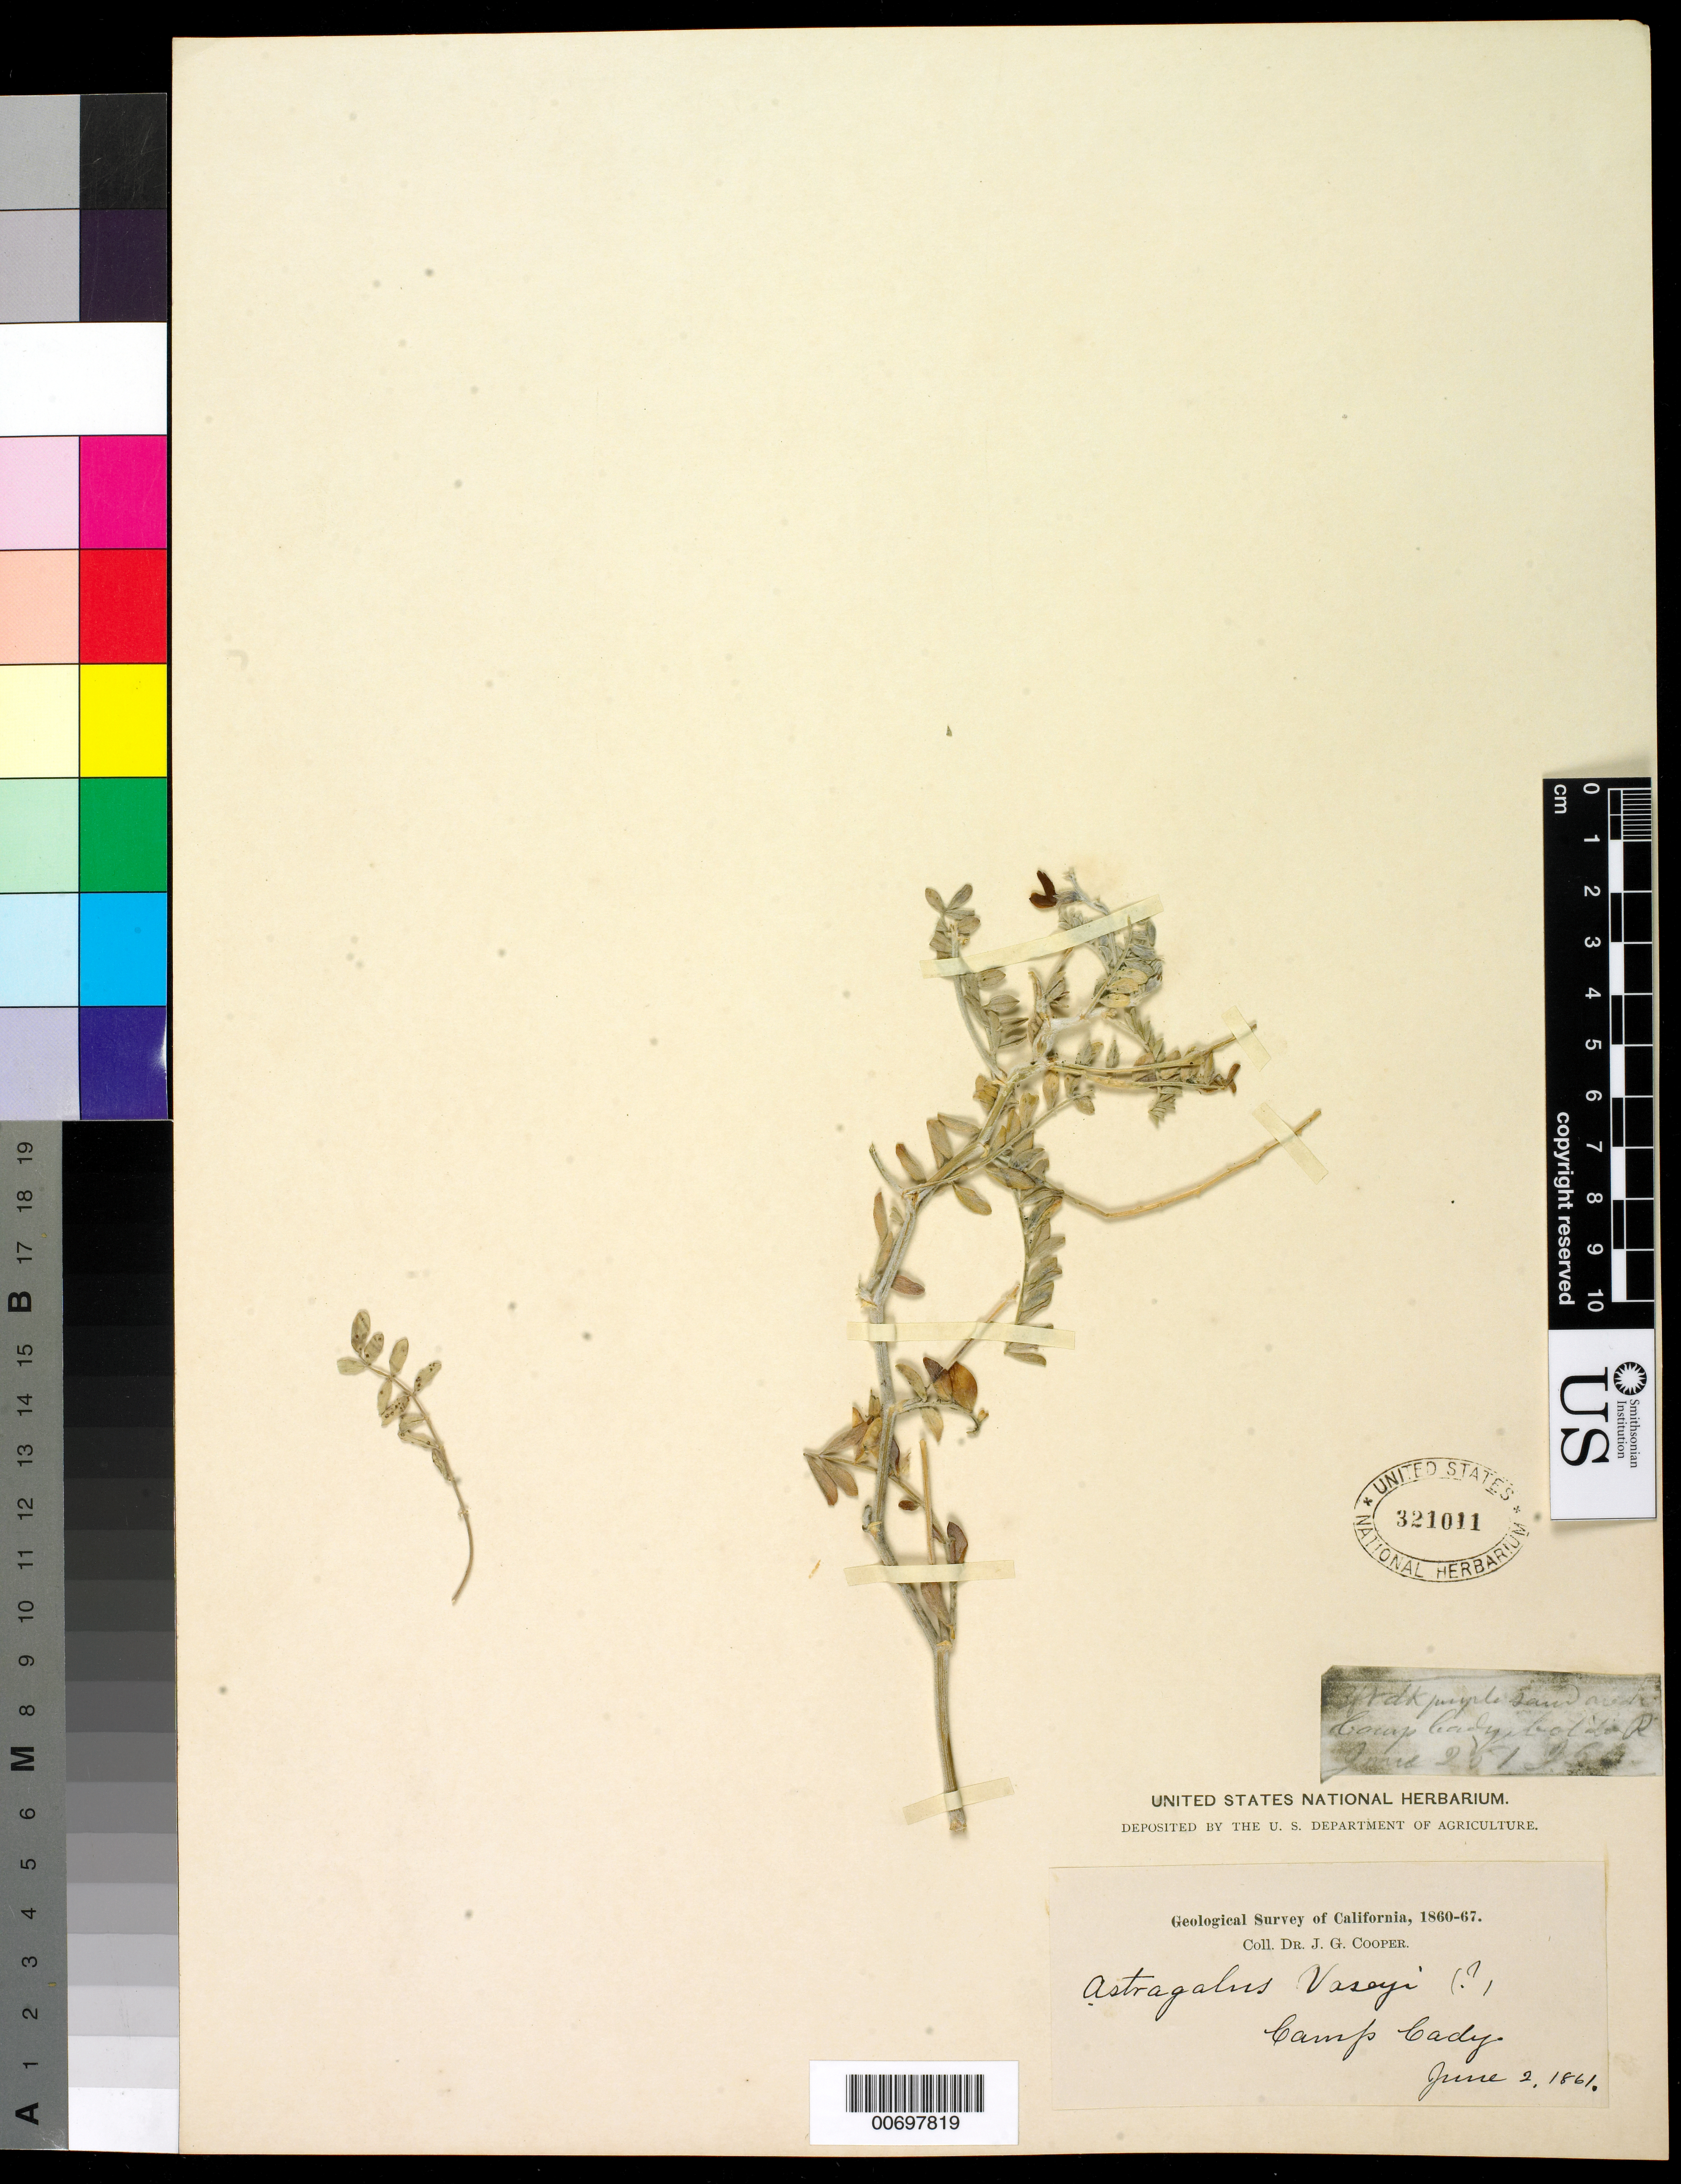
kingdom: Plantae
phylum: Tracheophyta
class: Magnoliopsida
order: Fabales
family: Fabaceae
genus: Astragalus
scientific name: Astragalus vaseyi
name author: S. Watson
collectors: J. G. Cooper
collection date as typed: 02 Jun 1861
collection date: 1861-06-02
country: United States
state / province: California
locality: Camp Cady.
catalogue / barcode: US 321011